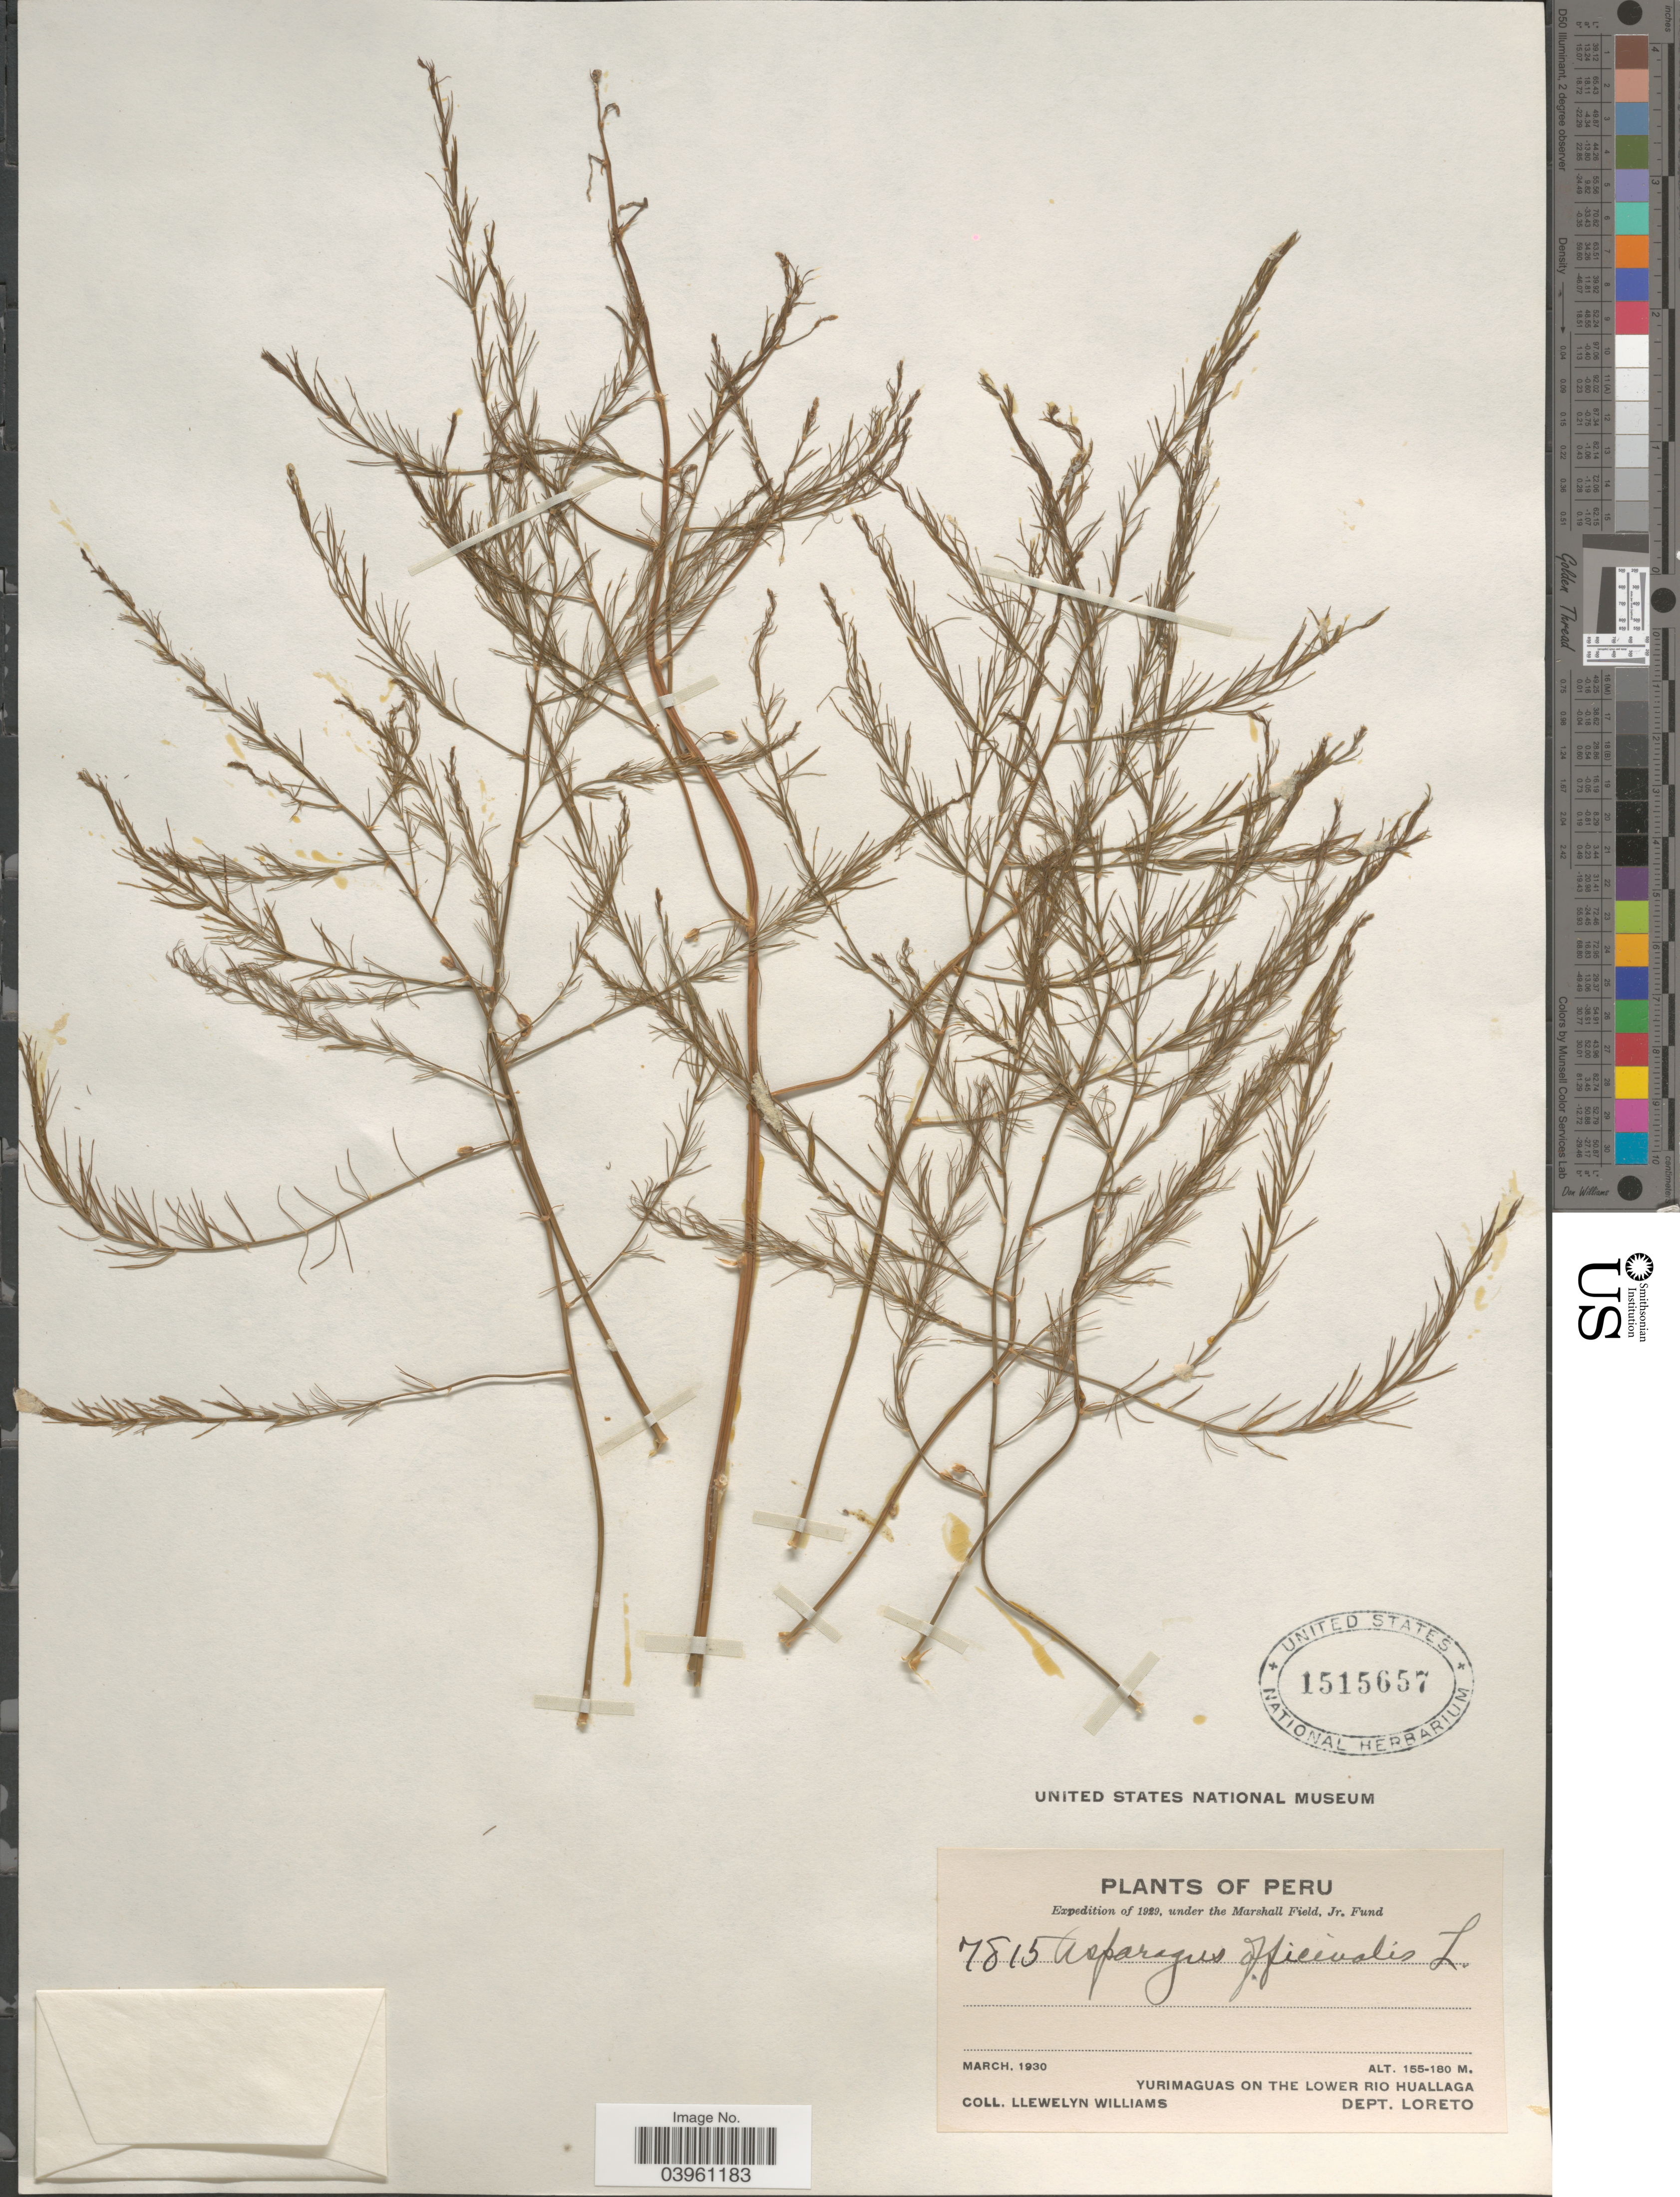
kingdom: Plantae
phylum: Tracheophyta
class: Liliopsida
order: Asparagales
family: Asparagaceae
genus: Asparagus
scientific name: Asparagus officinalis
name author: L.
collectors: Ll. Williams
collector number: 7815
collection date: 1930-03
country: Peru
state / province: Loreto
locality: Yurimaguas on the Lower Rio Huallaga. Dept. Loreto.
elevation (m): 155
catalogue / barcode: US 1515657